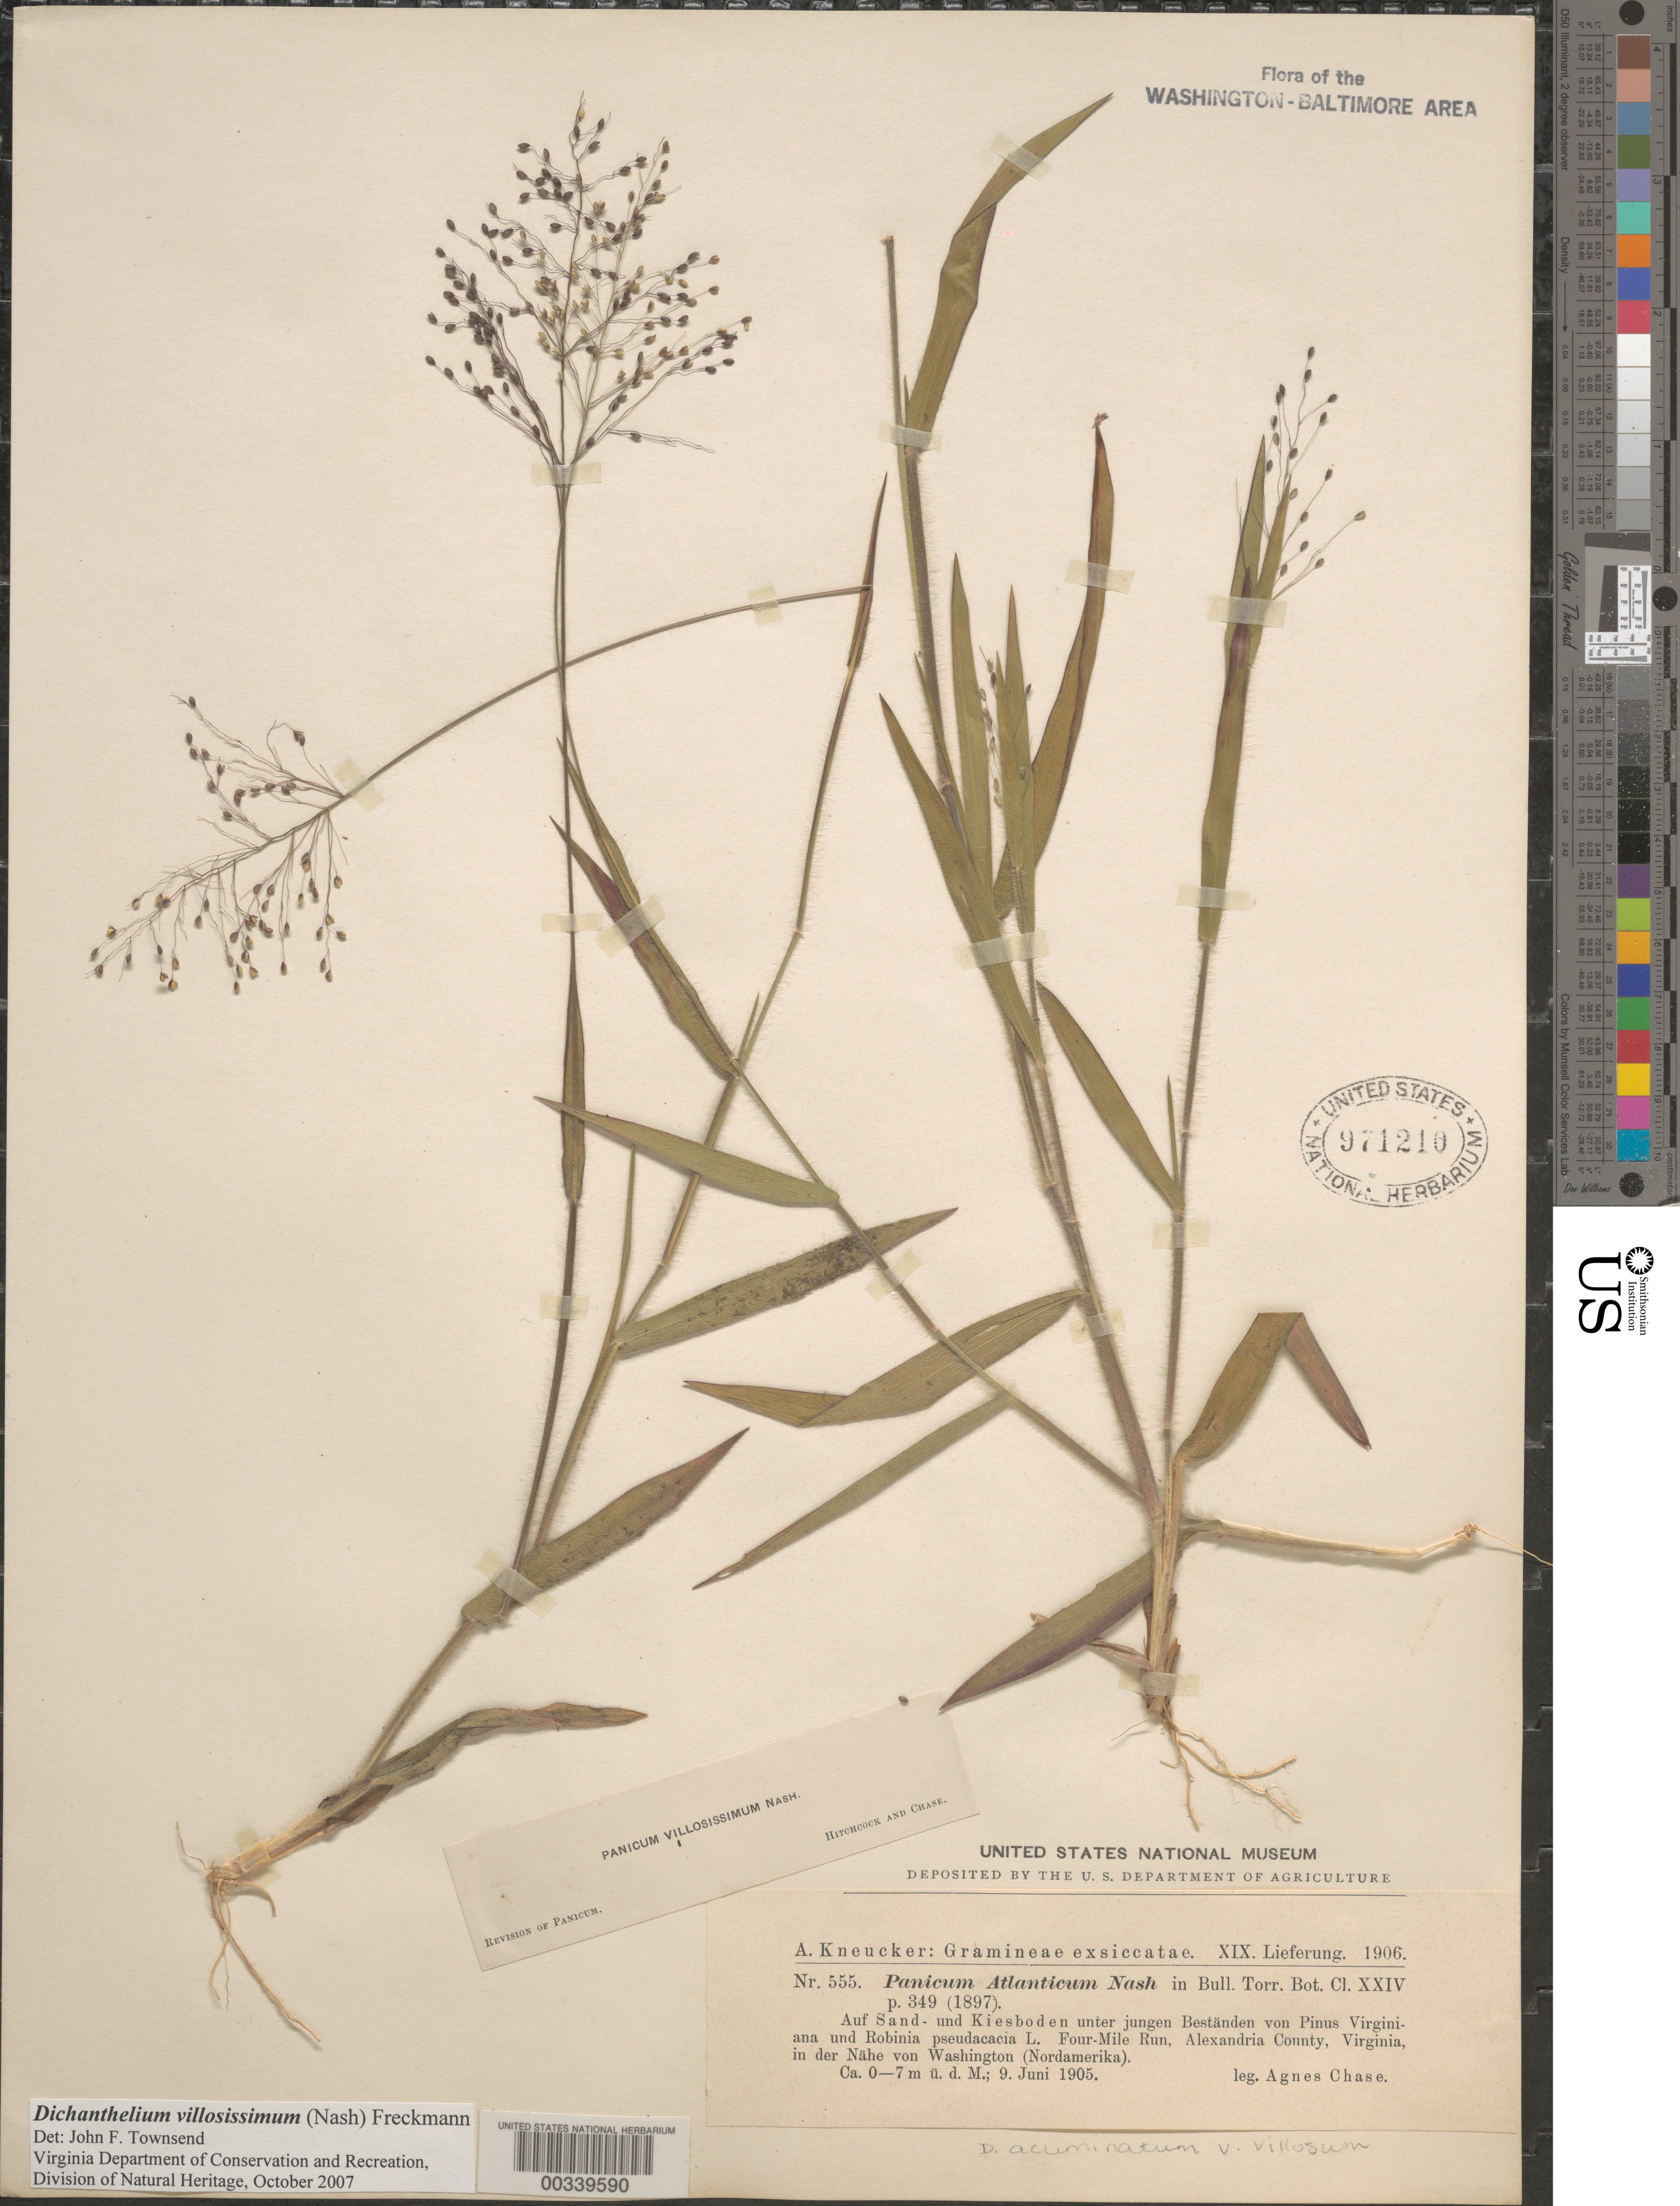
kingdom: Plantae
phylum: Tracheophyta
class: Liliopsida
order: Poales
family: Poaceae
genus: Dichanthelium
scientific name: Dichanthelium ovale subsp. villosissimum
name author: (Nash) Freckmann & Lelong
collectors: A. Chase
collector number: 555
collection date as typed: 09 Jun 1905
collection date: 1905-06-09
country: United States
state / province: Virginia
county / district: Arlington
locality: Four Mile Run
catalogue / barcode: US 971210